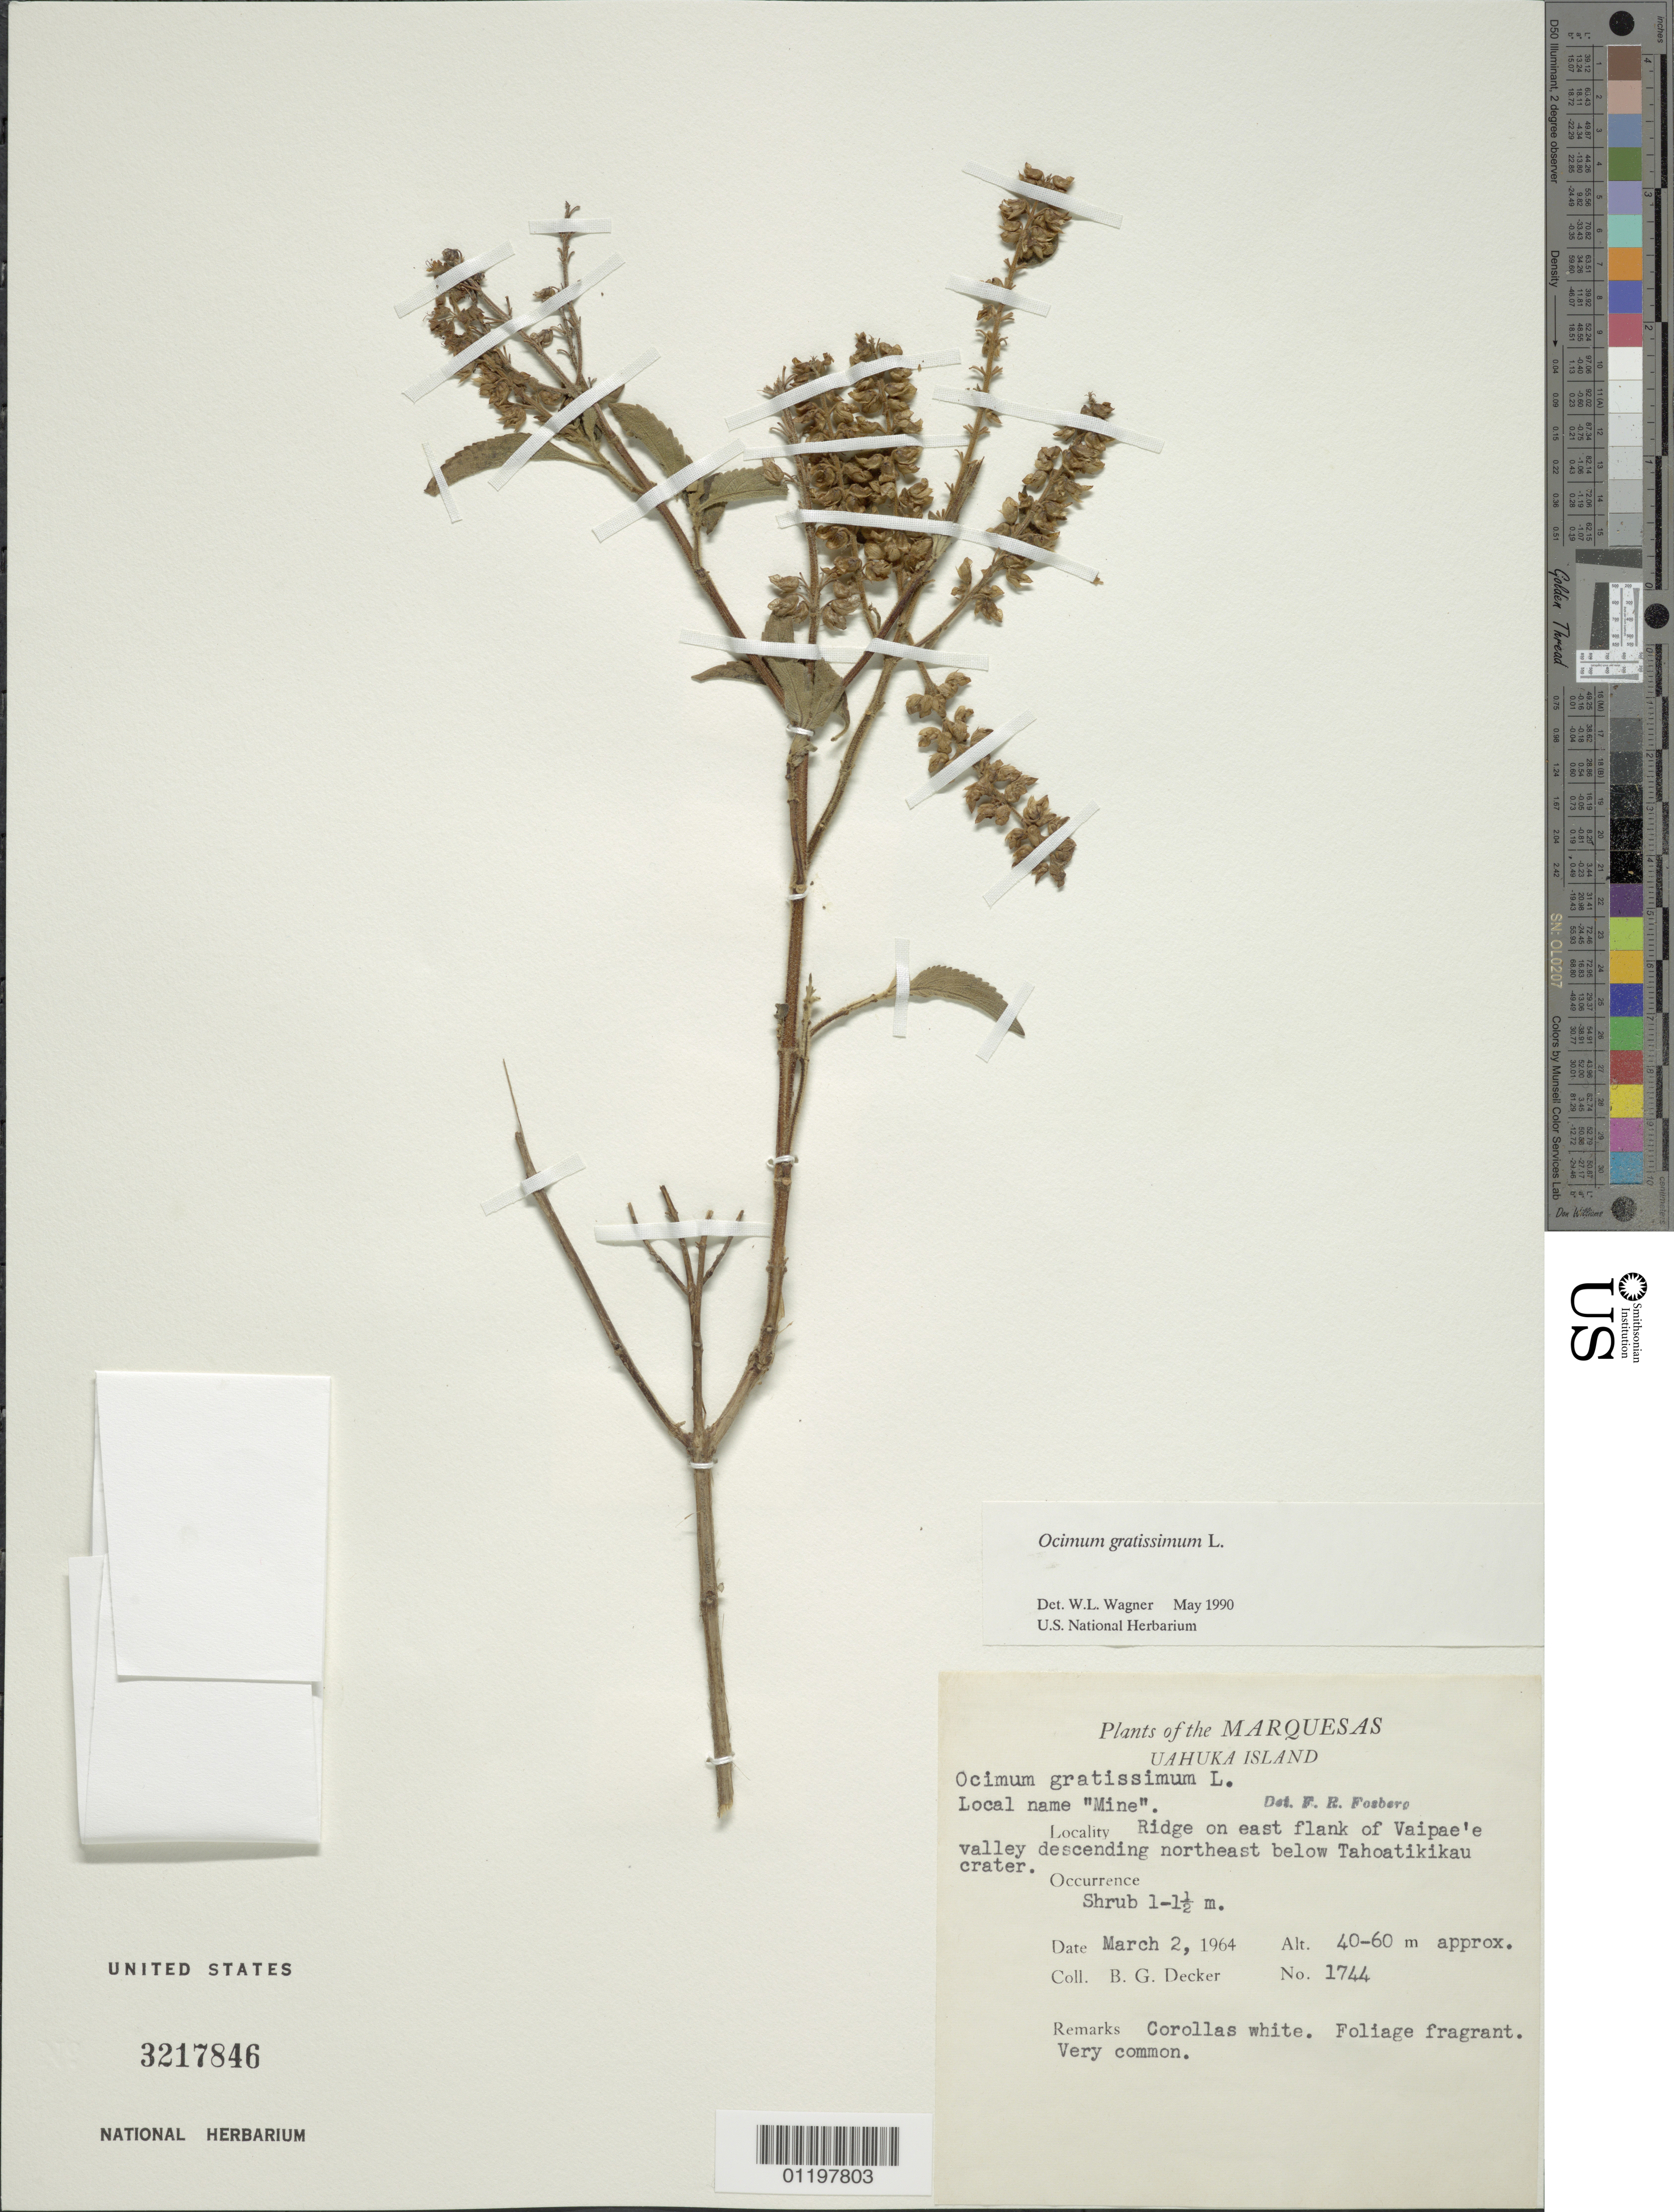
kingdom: Plantae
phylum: Tracheophyta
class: Magnoliopsida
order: Lamiales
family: Lamiaceae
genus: Ocimum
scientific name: Ocimum gratissimum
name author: L.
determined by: Wagner, W. L., (BOT), Smithsonian Institution - National Museum of Natural History (UNITED STATES)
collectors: B. G. Decker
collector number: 1744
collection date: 1964-03-02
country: French Polynesia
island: Ua Huka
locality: ridge on E flank of Vaipae'e Valley descending NE below Tahoatikikau crater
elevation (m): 40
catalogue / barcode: US 3217846